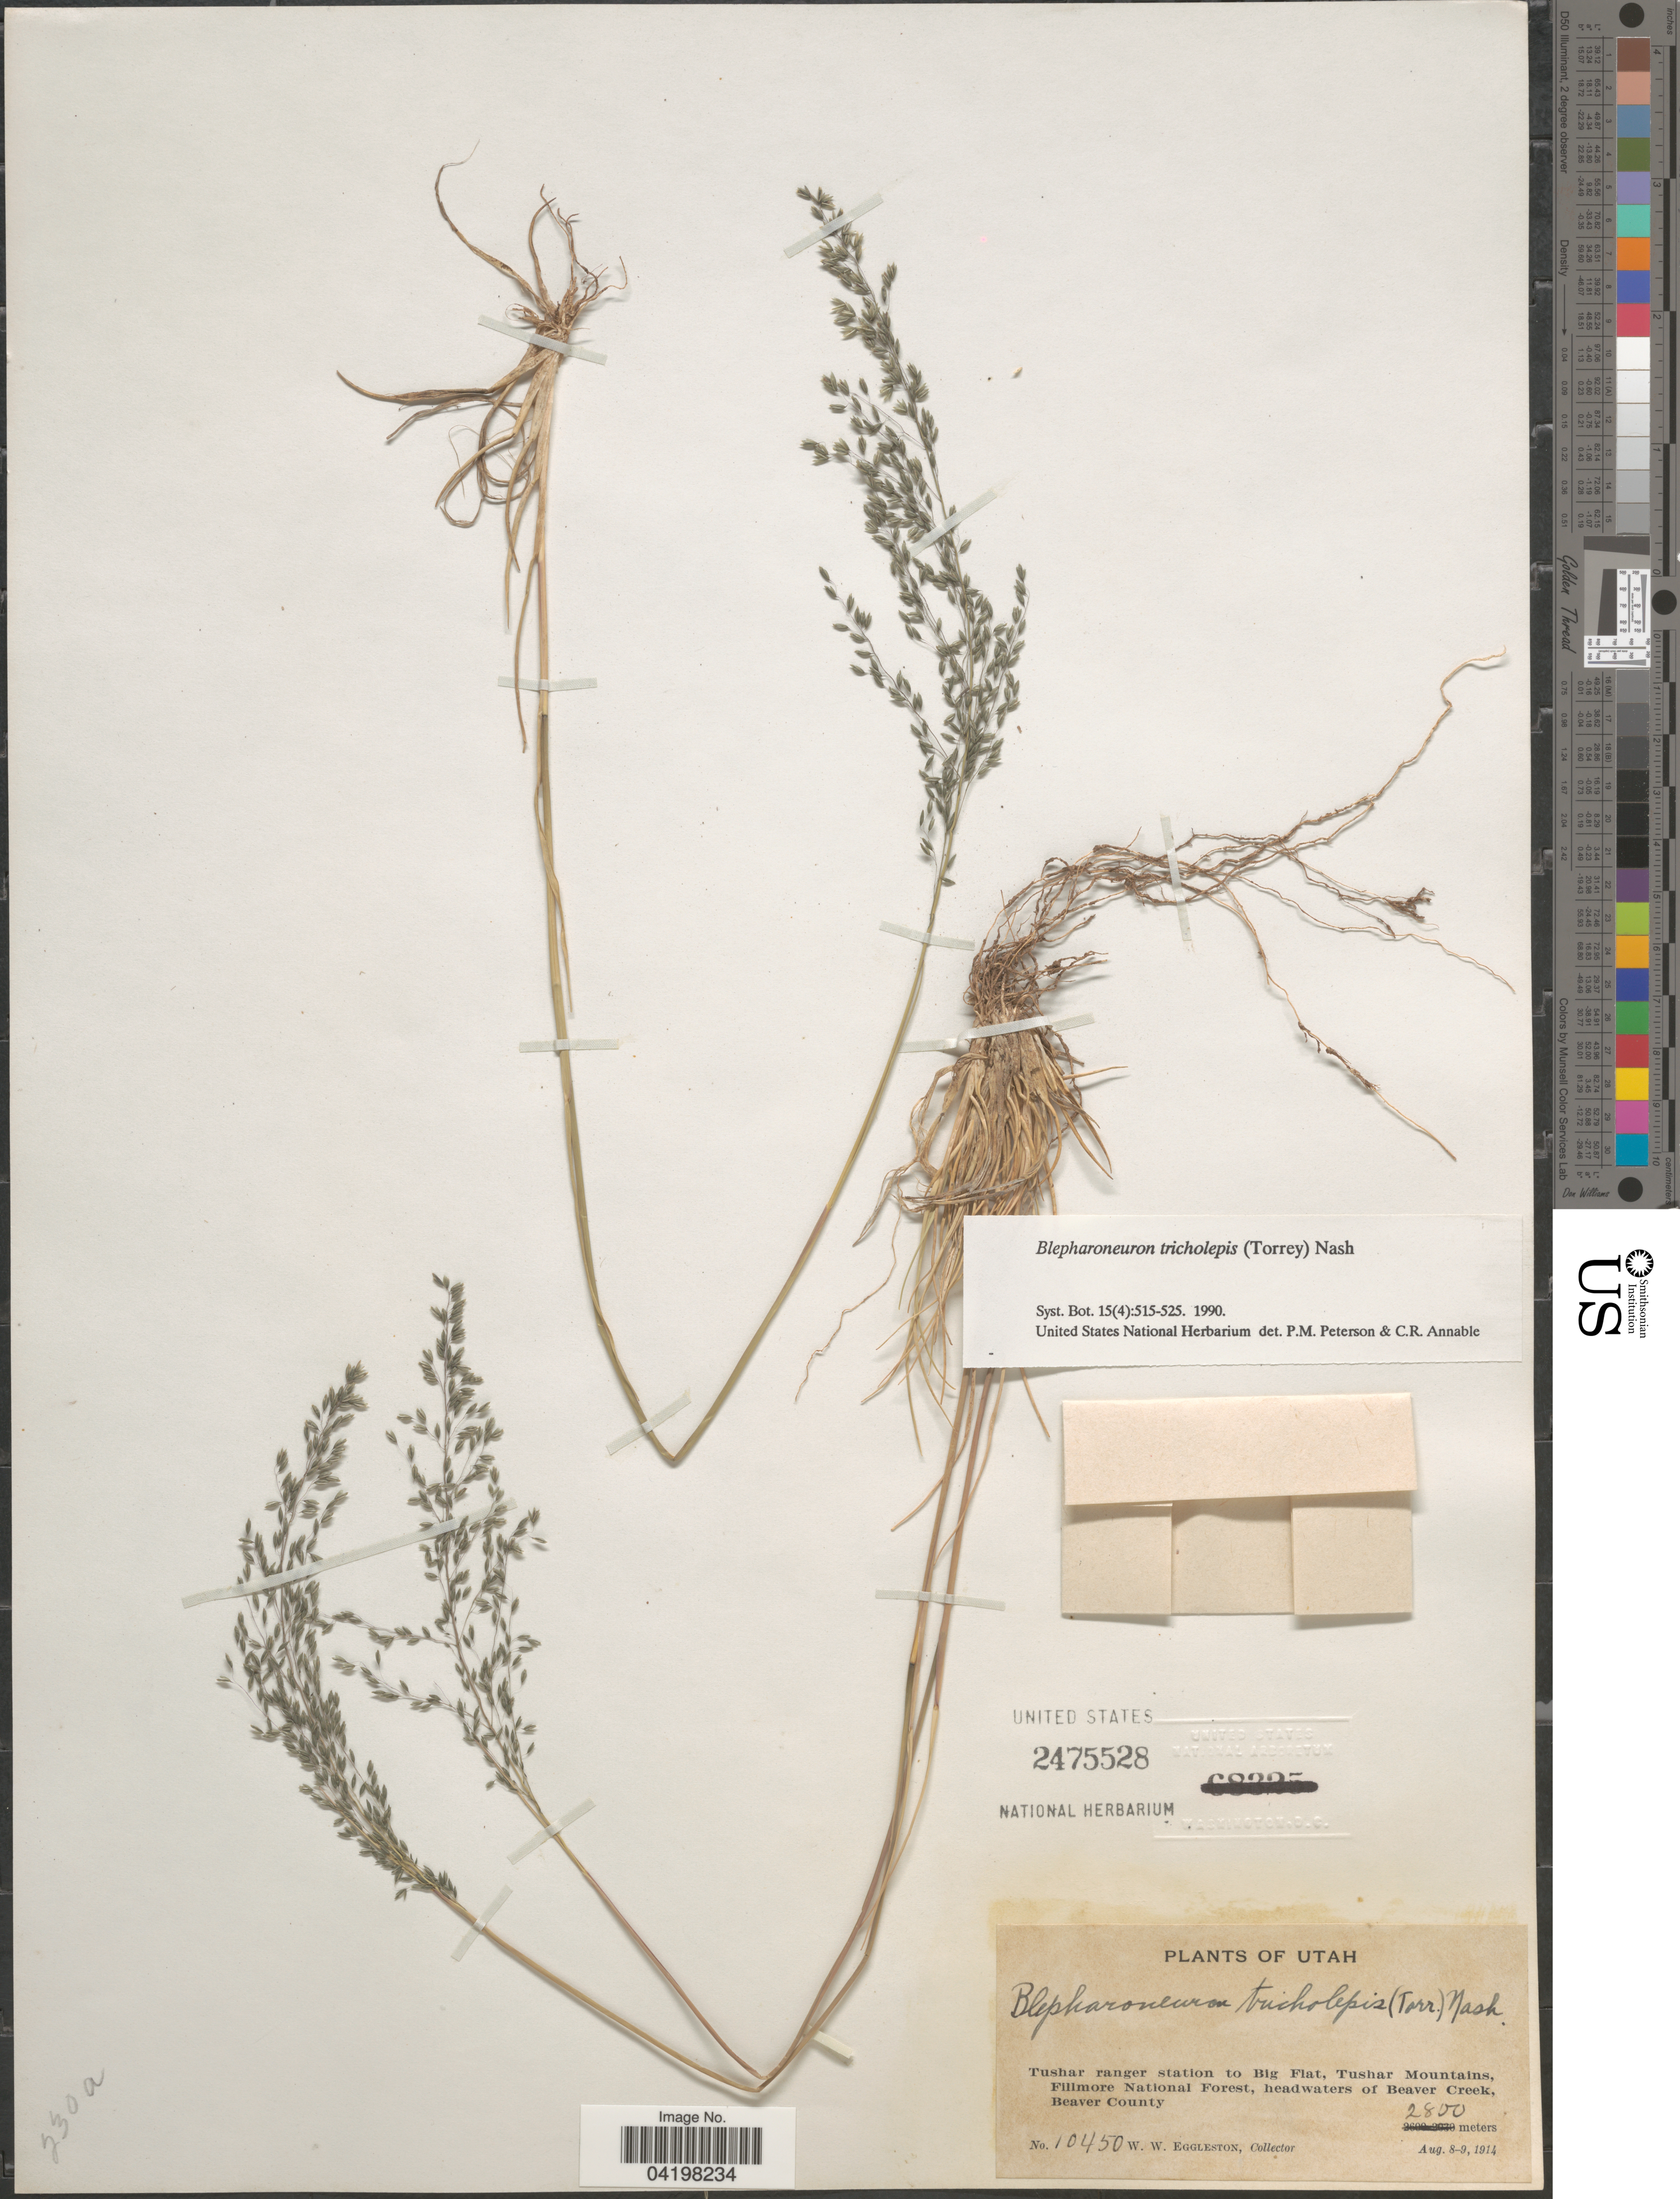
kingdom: Plantae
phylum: Tracheophyta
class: Liliopsida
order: Poales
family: Poaceae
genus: Muhlenbergia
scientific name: Muhlenbergia tricholepis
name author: (Torr.) Columbus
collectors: W. W. Eggleston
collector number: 10450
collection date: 1914-08-08/1914-08-09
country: United States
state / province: Utah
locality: Tushar ranger station to Big Flat, Tushar Mountains, Fillmore National Forest, headwaters of Beaver Creek, Beaver County.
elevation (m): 2800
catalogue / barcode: US 2475528